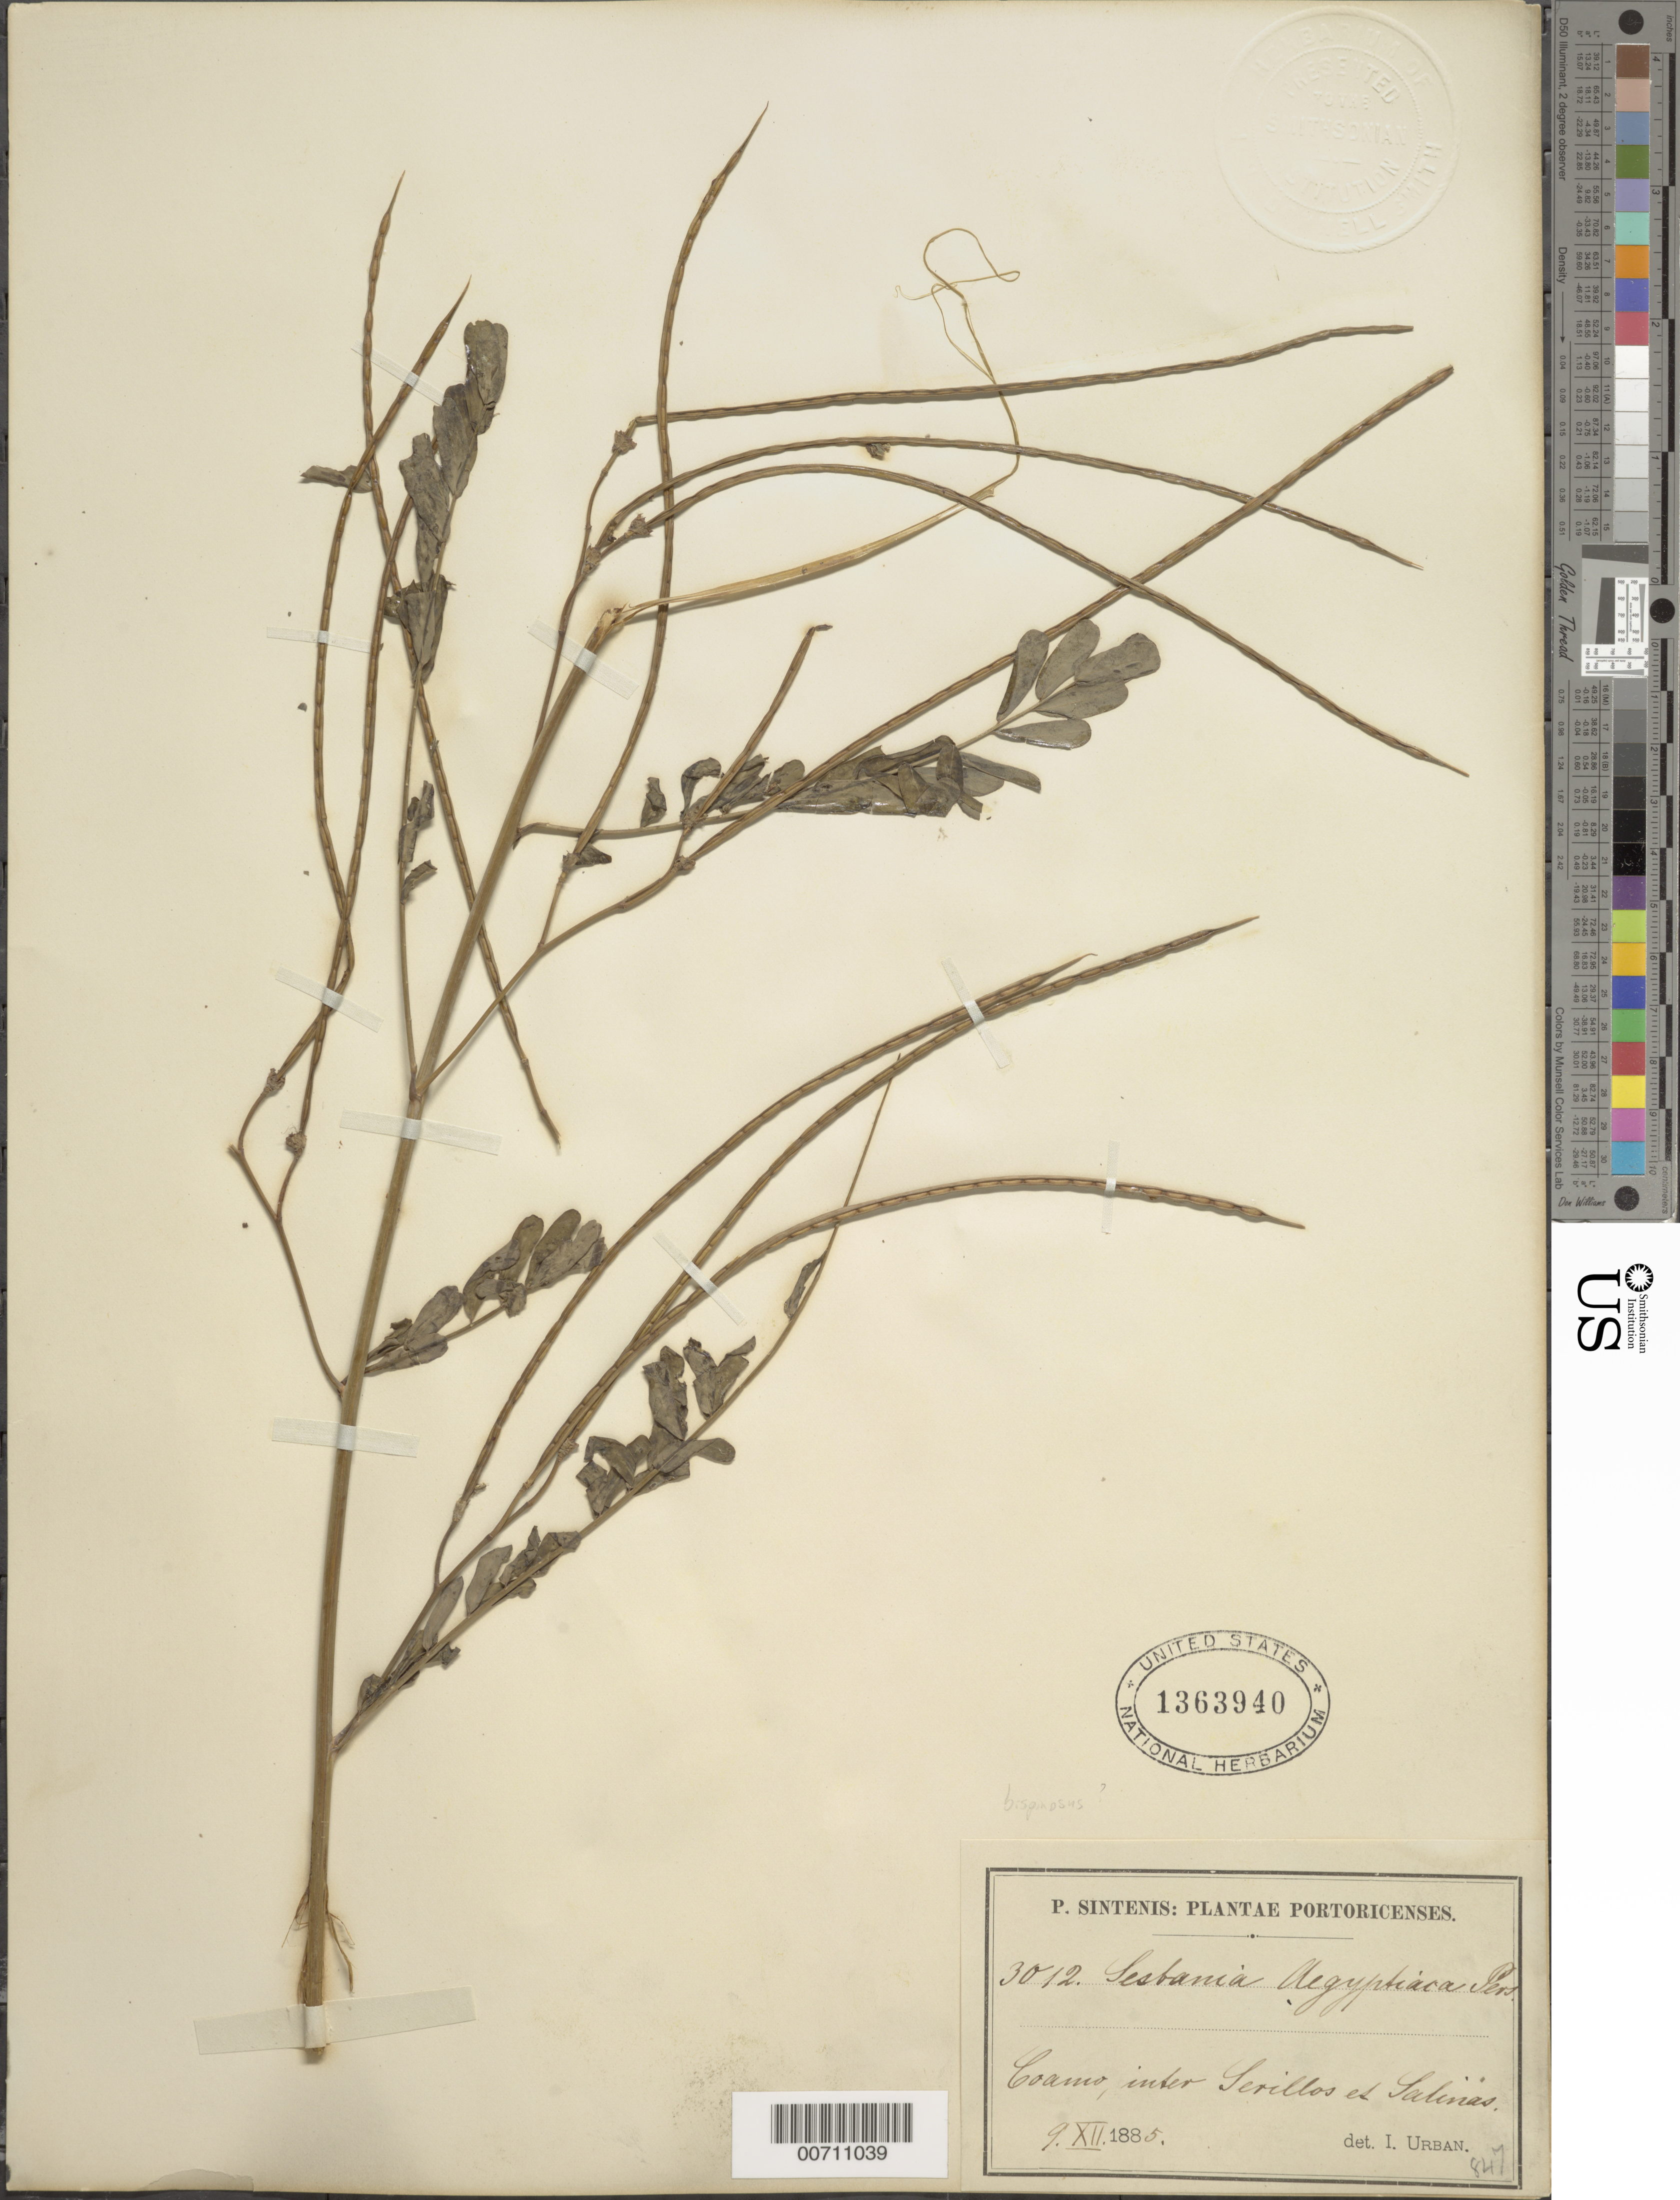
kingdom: Plantae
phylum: Tracheophyta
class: Magnoliopsida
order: Fabales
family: Fabaceae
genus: Sesbania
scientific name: Sesbania bispinosa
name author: (Jacq.) Steud.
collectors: P. Sintenis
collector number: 3012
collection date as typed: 09 Dec 1885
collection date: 1885-12-09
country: Puerto Rico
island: Greater Antilles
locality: Coamo, inter Serillas et Salinas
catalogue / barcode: US 1363940